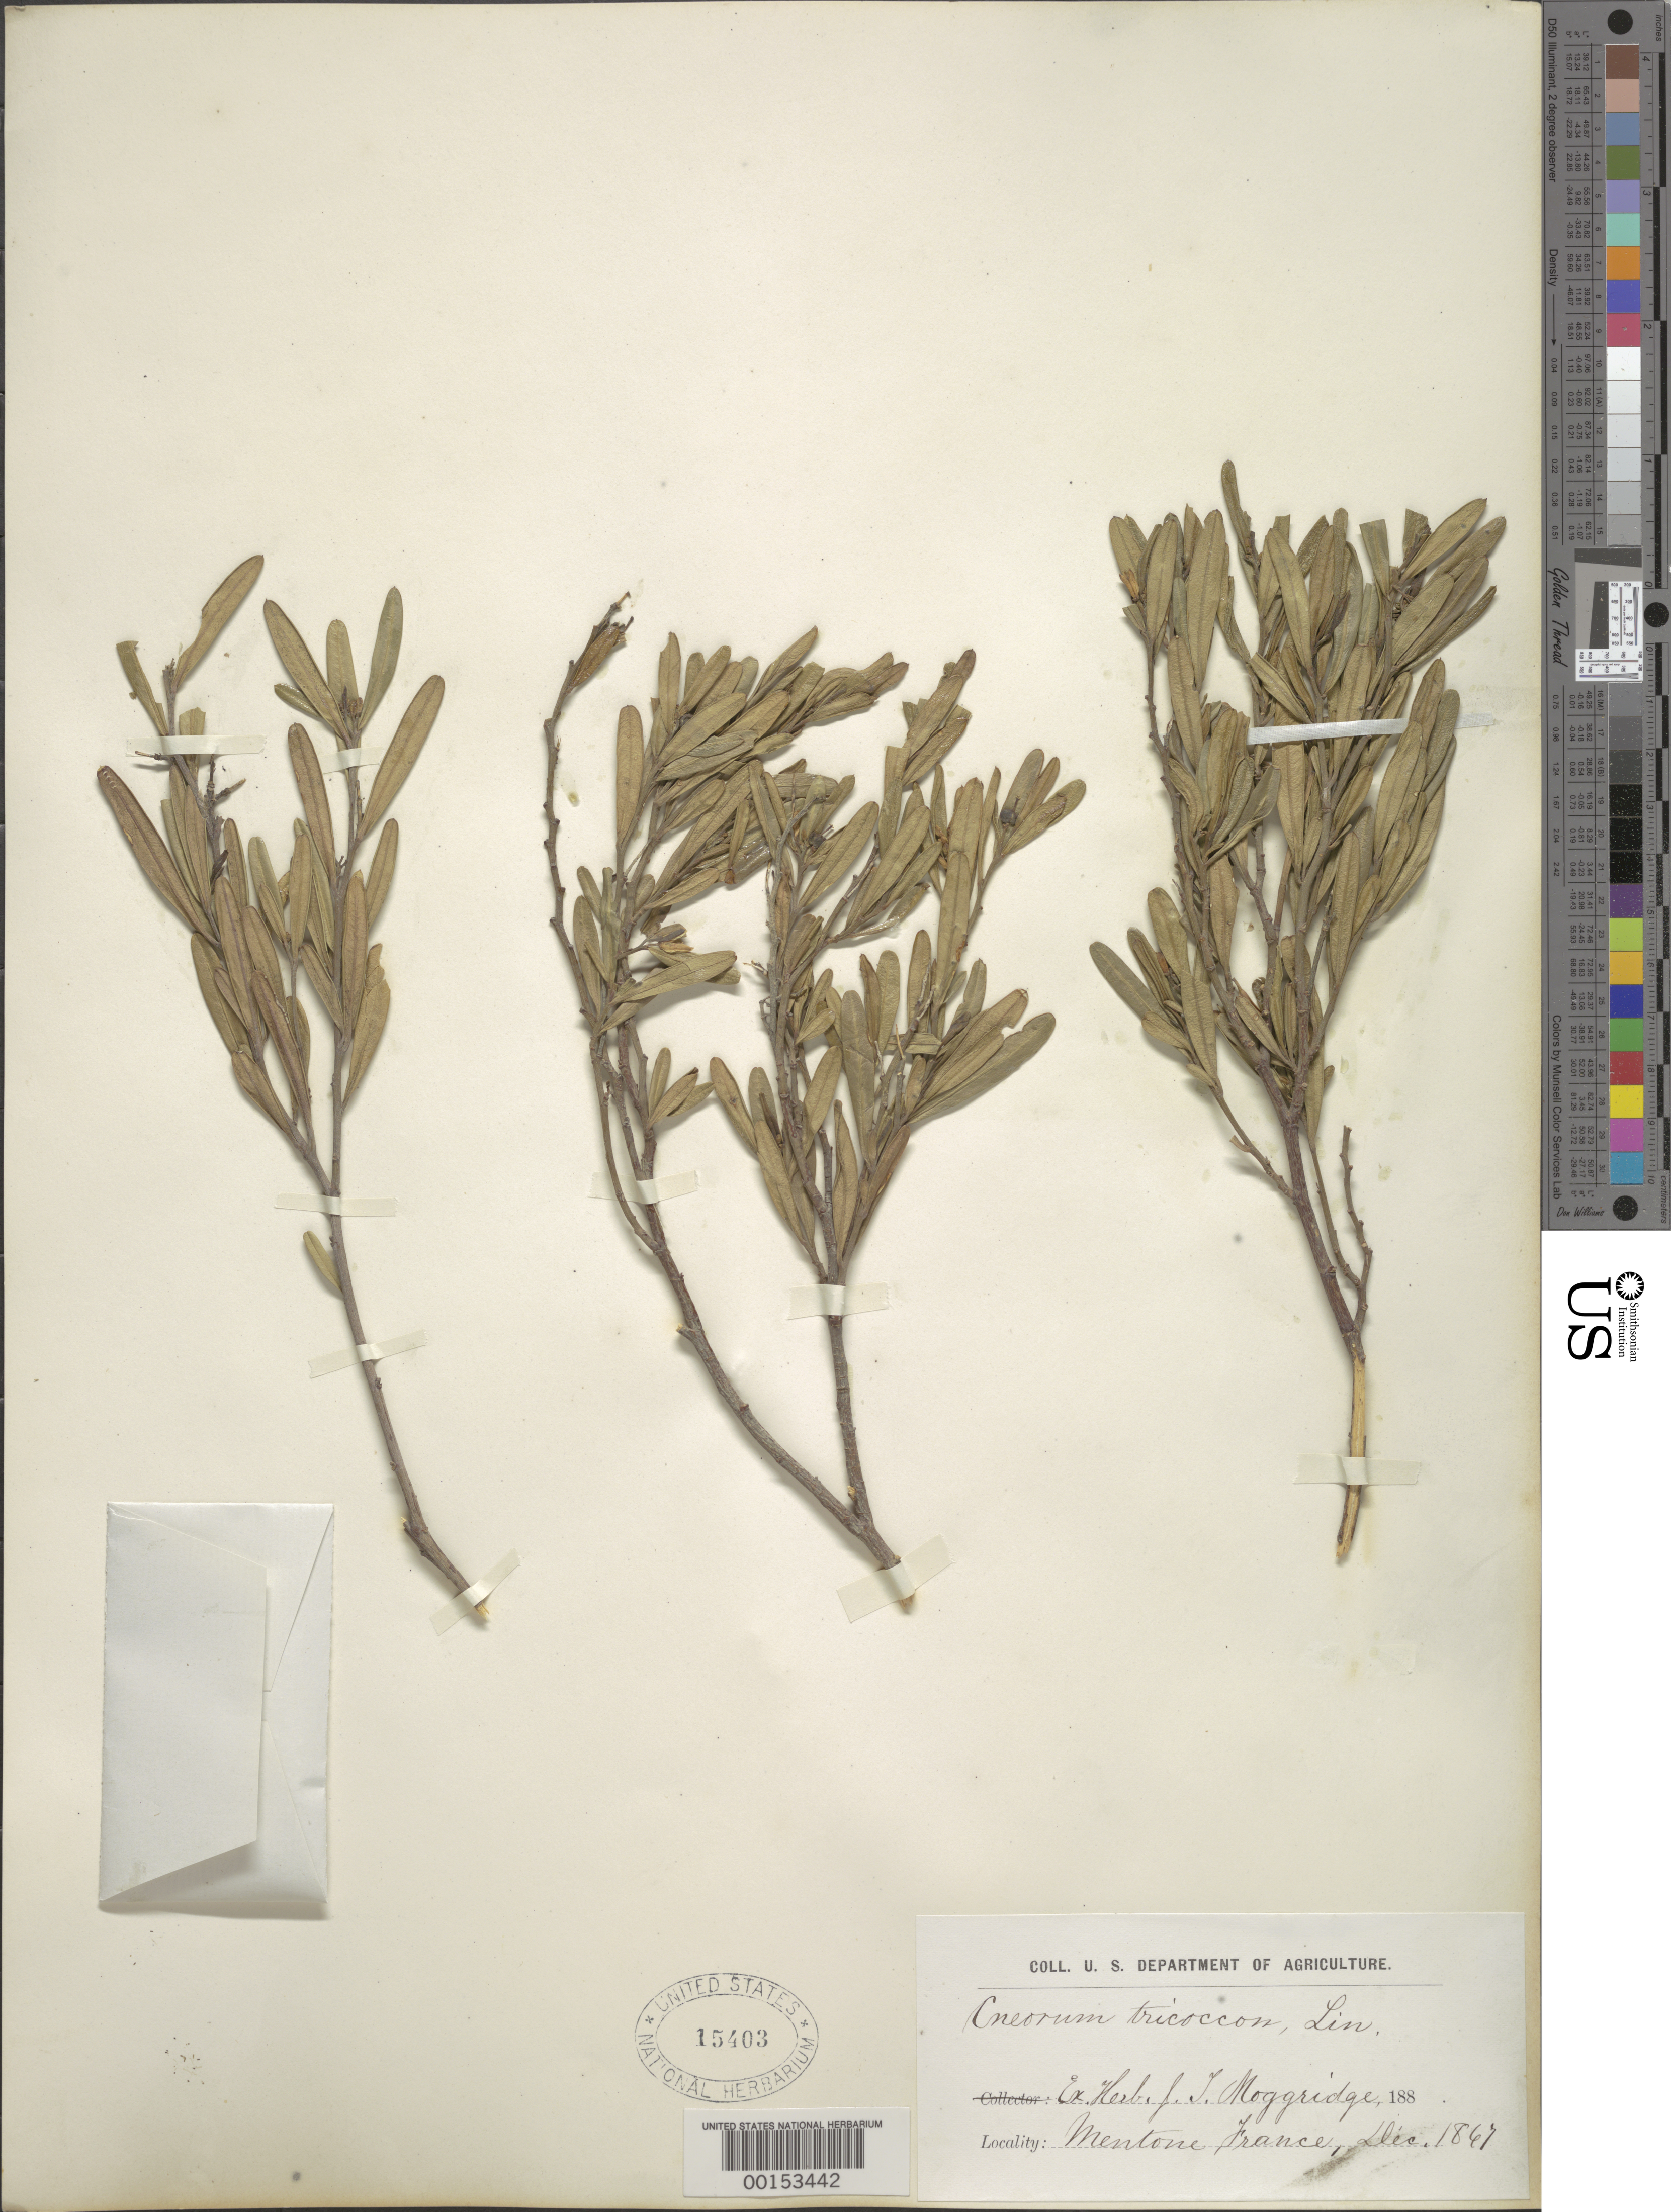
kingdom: Plantae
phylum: Tracheophyta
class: Magnoliopsida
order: Sapindales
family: Rutaceae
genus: Cneorum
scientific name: Cneorum tricoccon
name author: L.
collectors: ex herb. J.T. Moggridge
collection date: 1847-12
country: France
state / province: Provence-Alpes-Côte d'Azur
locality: Mentone.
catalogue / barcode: US 15403